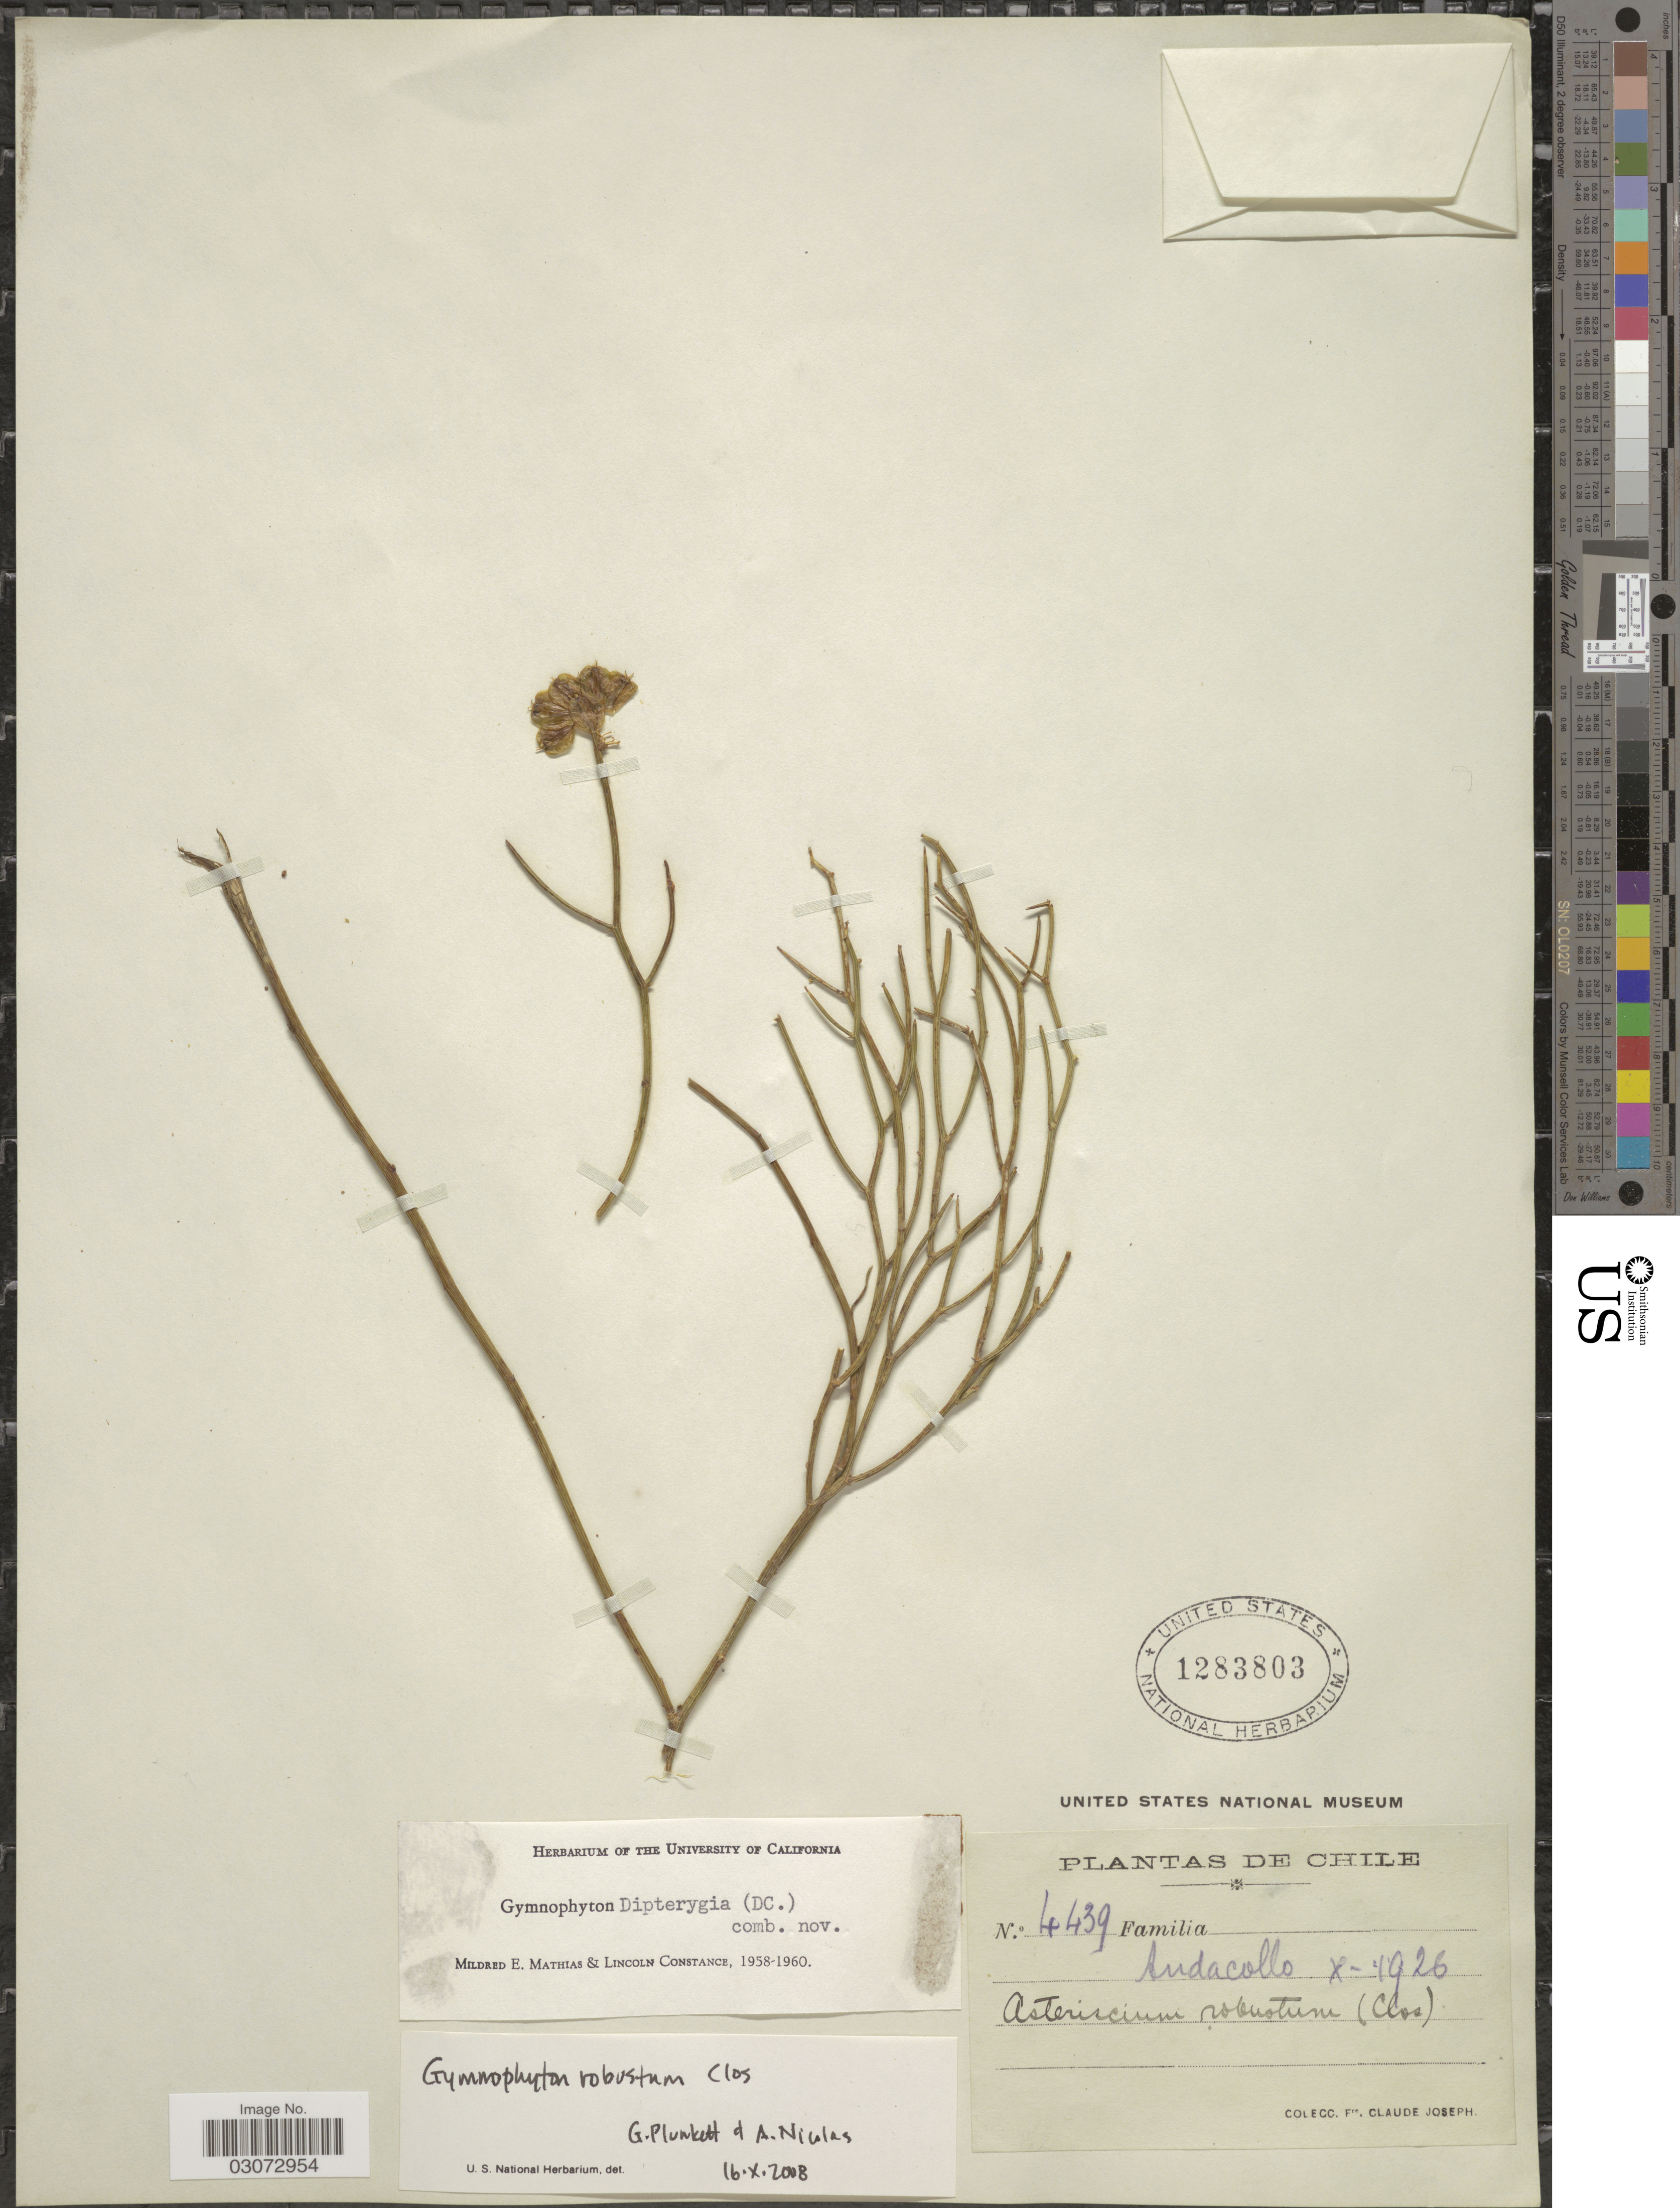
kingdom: Plantae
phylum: Tracheophyta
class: Magnoliopsida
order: Apiales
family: Apiaceae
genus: Gymnophyton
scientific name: Gymnophyton robustum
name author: Clos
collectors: Bro. Claude-Joseph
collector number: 4439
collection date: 1926-10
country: Chile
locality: Andacollo.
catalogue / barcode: US 1283803